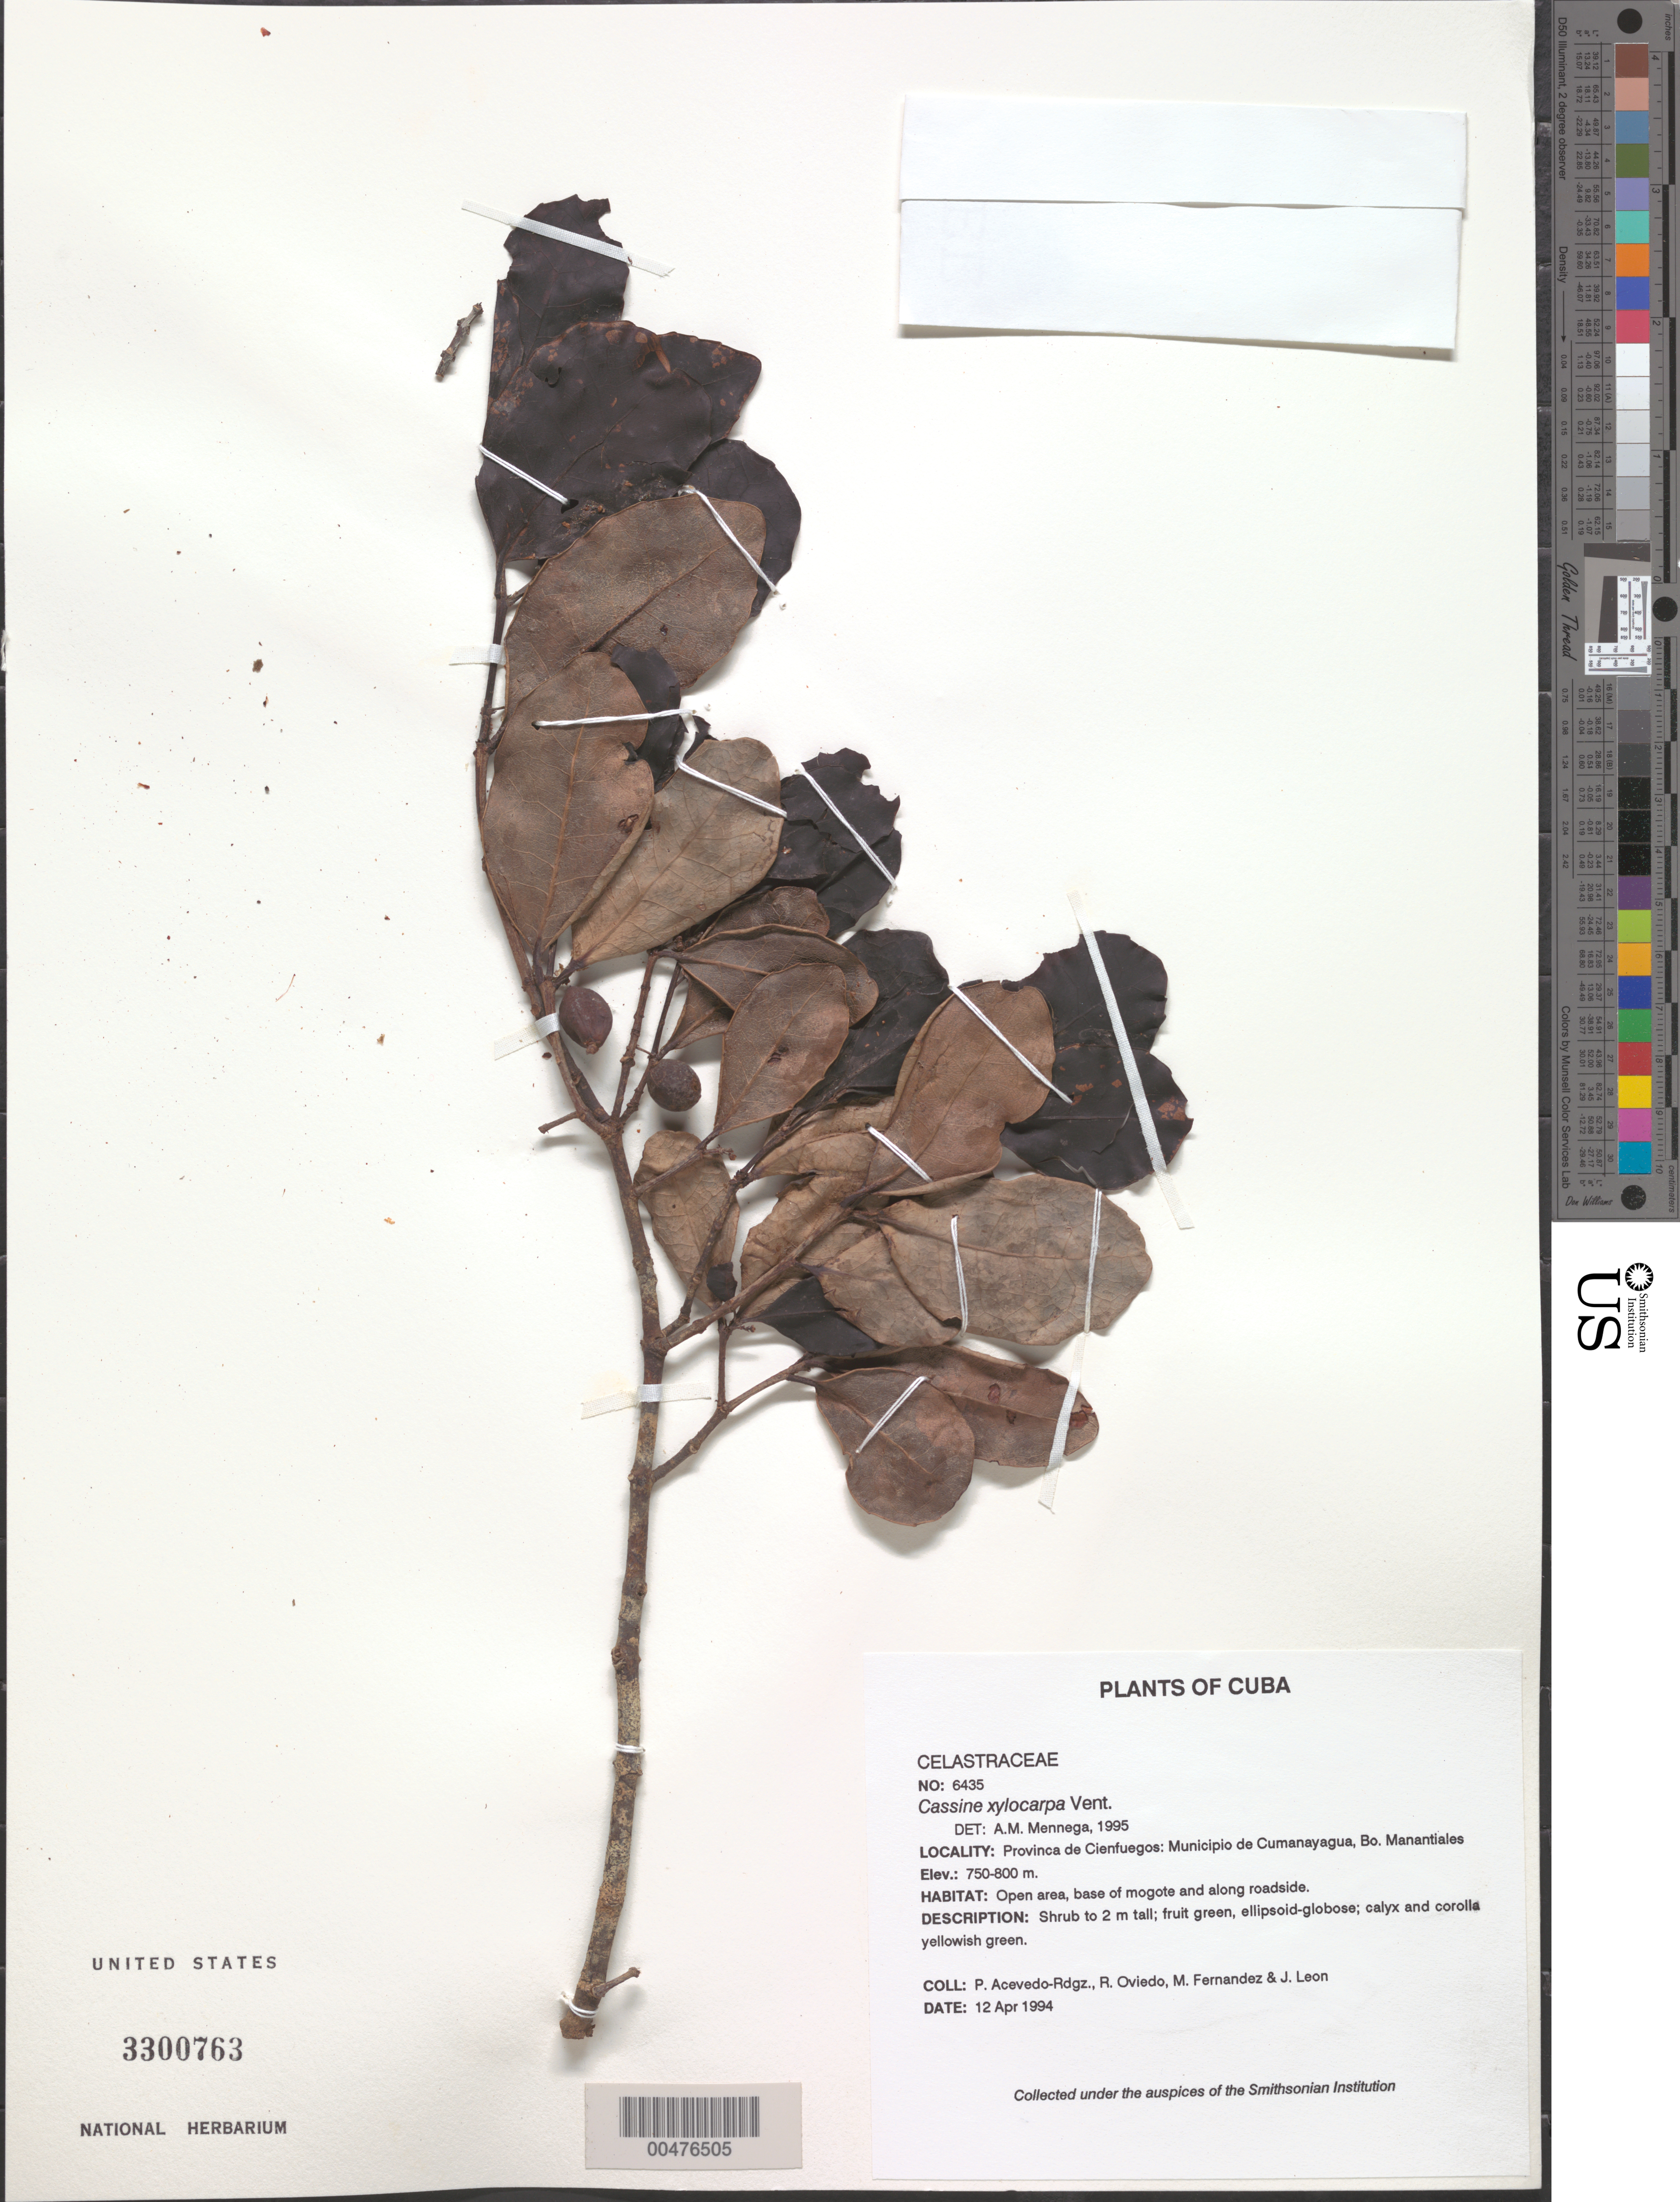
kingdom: Plantae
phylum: Tracheophyta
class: Magnoliopsida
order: Celastrales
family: Celastraceae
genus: Elaeodendron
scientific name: Elaeodendron xylocarpum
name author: (Vent.) DC.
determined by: Strong, Mark T., (BOT), Smithsonian Institution - National Museum of Natural History (UNITED STATES)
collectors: P. Acevedo-Rodr., R. Oviedo, M. Fernández & J. León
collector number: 6435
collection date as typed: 12 Apr 1994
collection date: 1994-04-12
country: Cuba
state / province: Cienfuegos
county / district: Municipio de Cumanayagua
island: Cuba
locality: Bo Manantiales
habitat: Open area, base of mogote and along roadside.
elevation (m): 750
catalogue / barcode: US 3300763